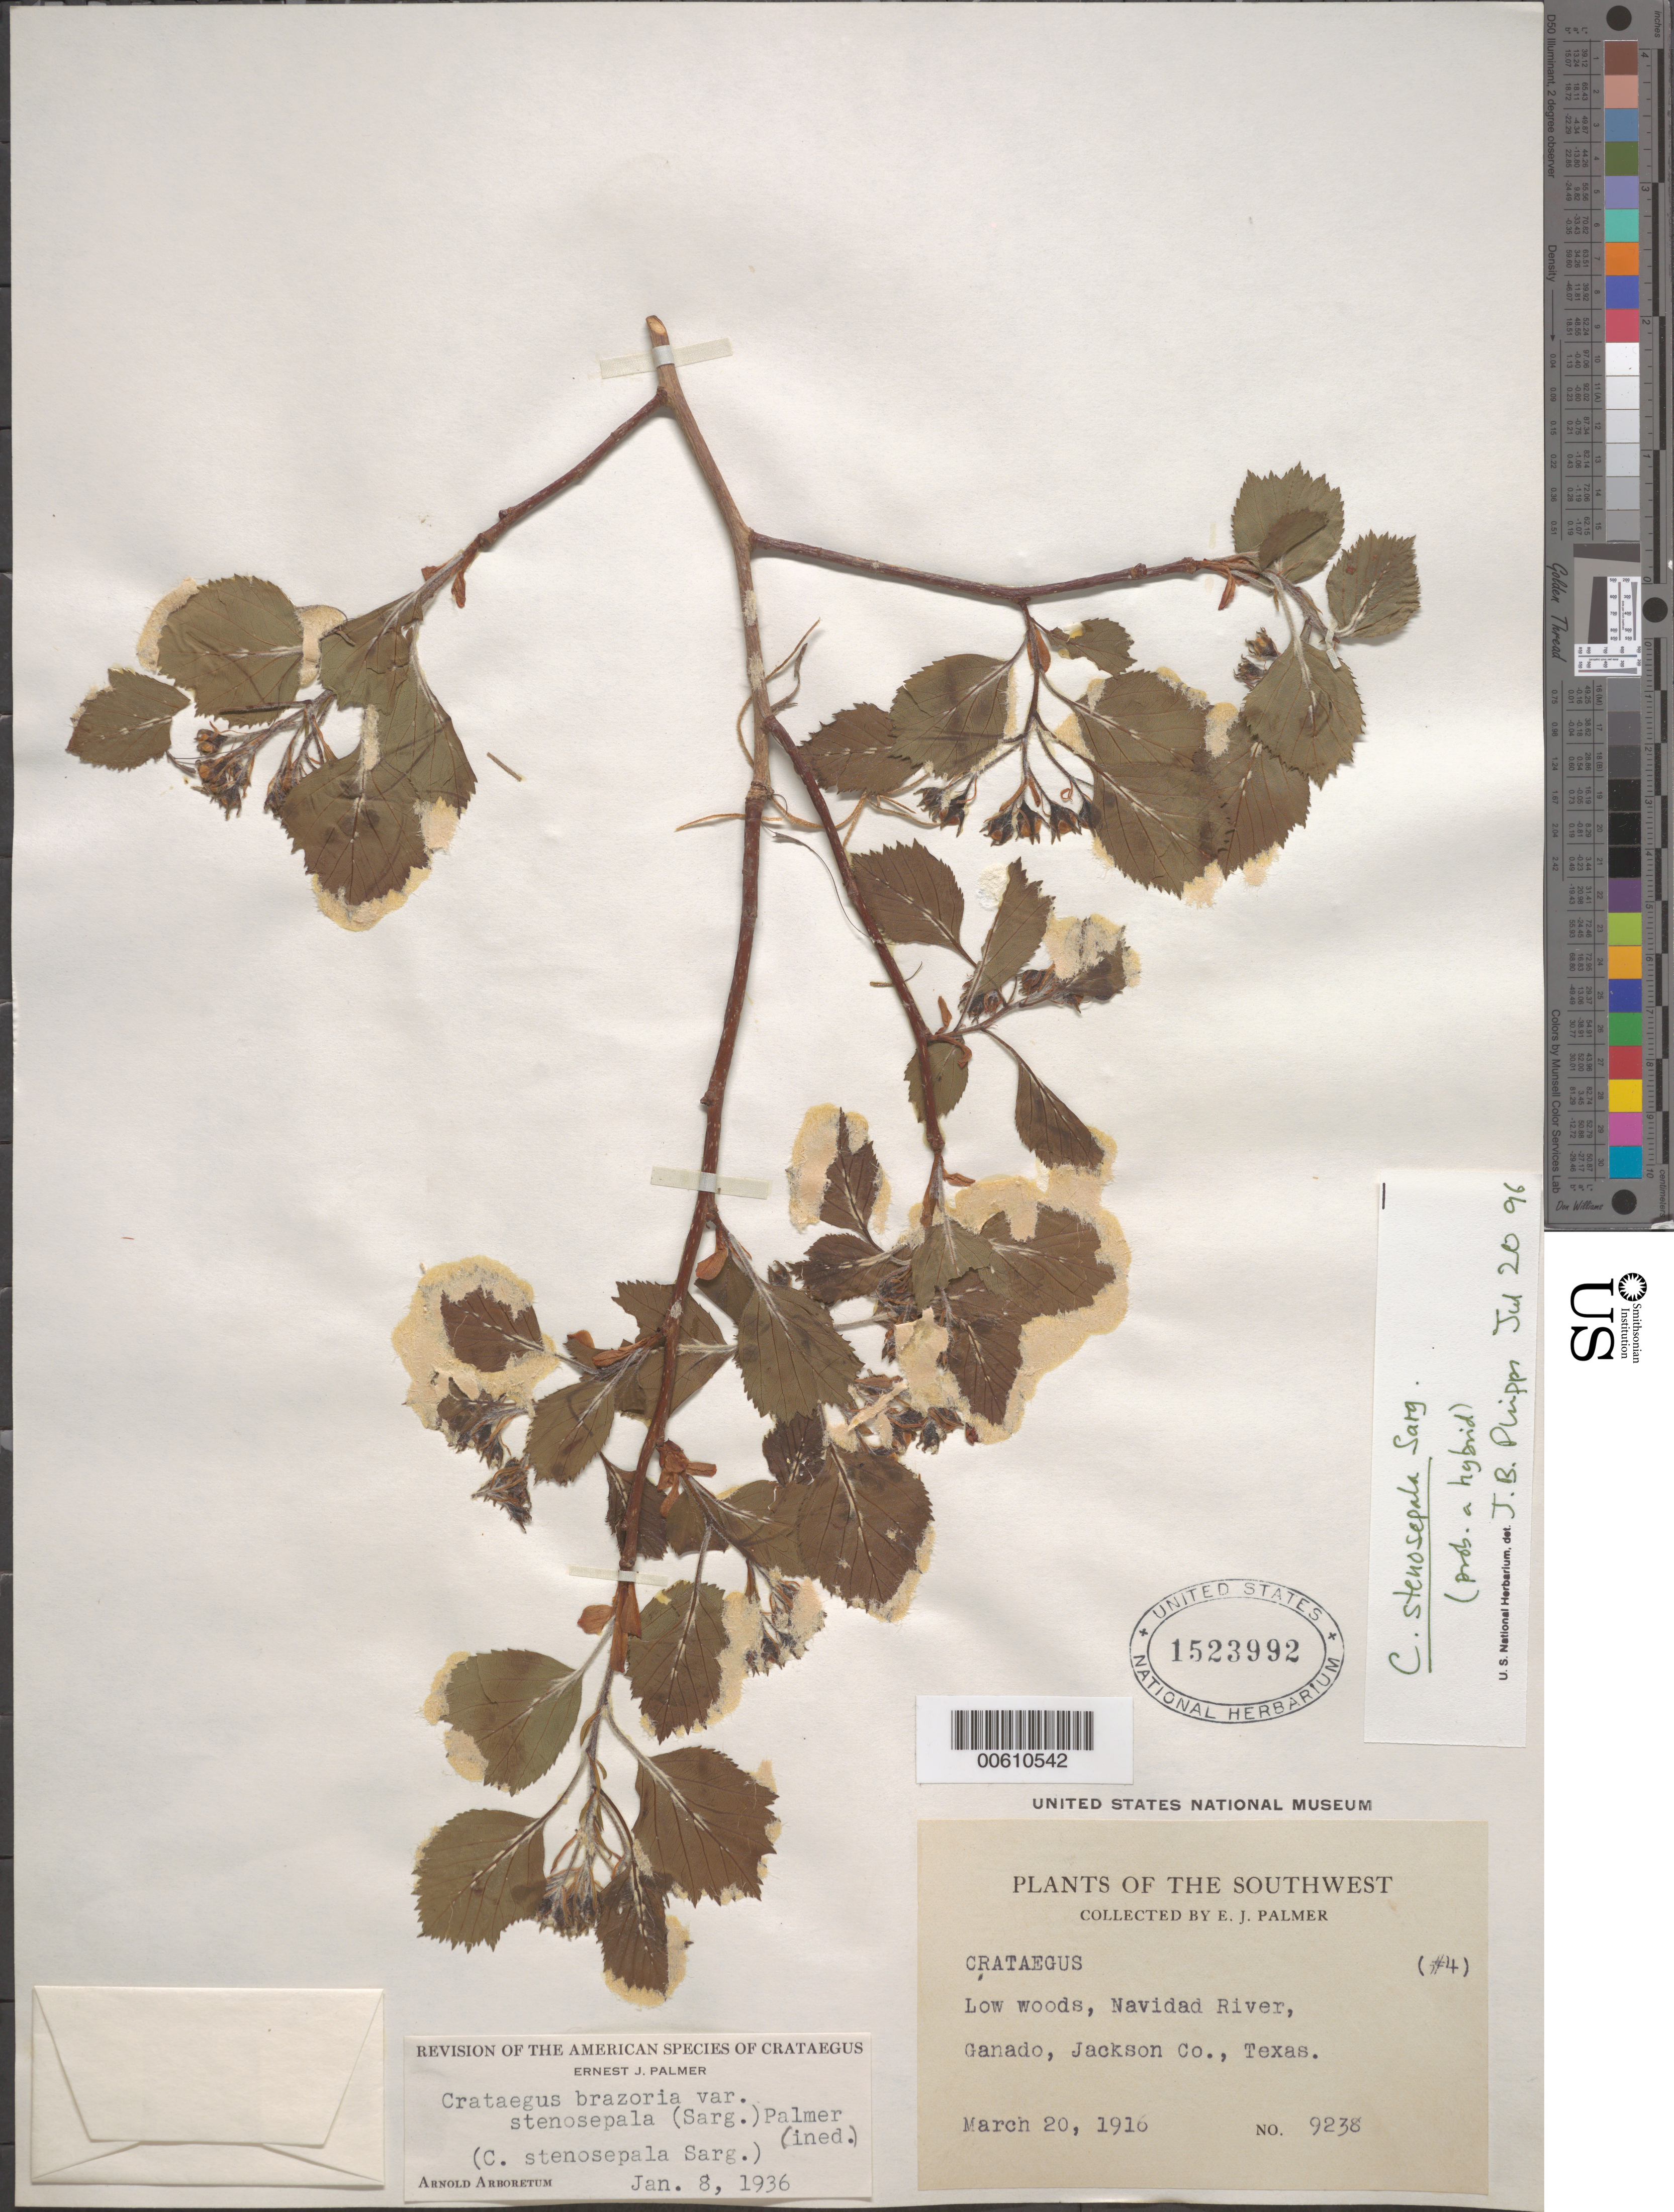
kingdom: Plantae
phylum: Tracheophyta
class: Magnoliopsida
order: Rosales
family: Rosaceae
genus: Crataegus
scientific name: Crataegus stenosepala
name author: Sarg.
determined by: Phipps, James B., (UWO), University of Western Ontario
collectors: E. J. Palmer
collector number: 9328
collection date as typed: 20 Mar 1916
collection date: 1916-03-20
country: United States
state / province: Texas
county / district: Jackson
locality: Navidad River, Ganado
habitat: Low woods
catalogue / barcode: US 1523992